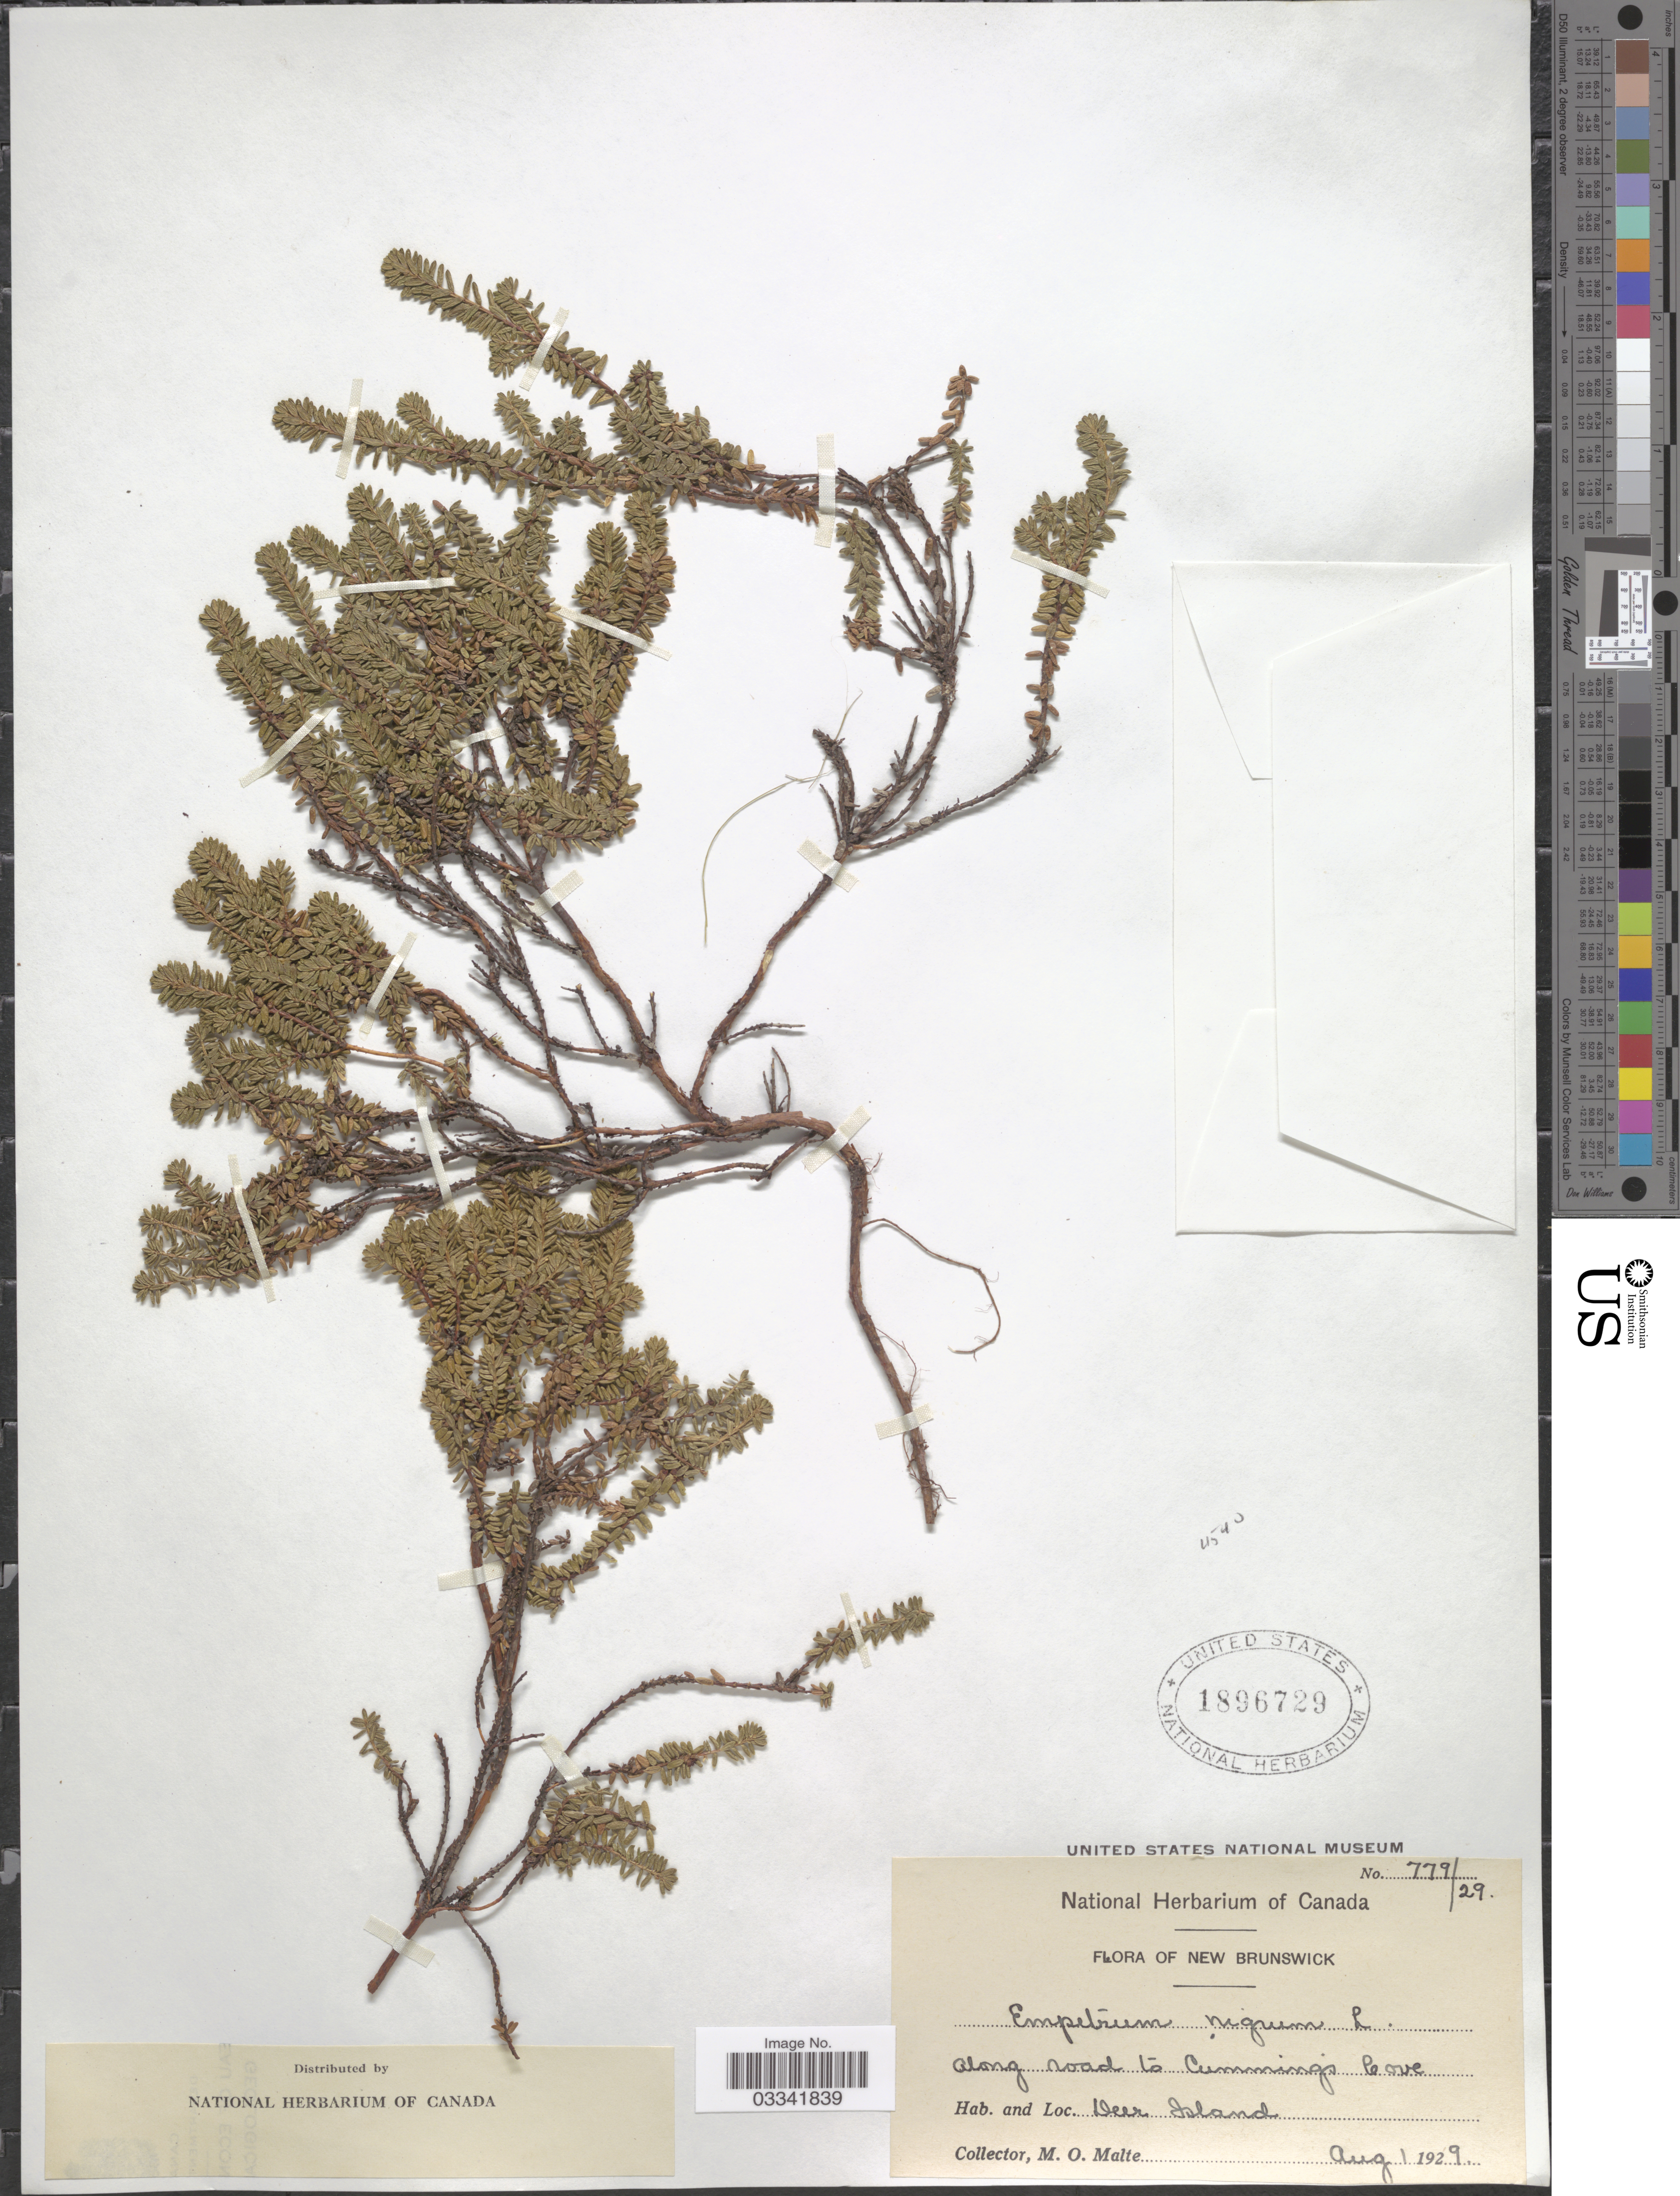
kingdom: Plantae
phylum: Tracheophyta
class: Magnoliopsida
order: Ericales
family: Ericaceae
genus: Empetrum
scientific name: Empetrum nigrum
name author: L.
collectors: M. O. Malte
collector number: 779/29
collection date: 1929-08-01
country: Canada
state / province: New Brunswick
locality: Along road to Cummings Cove. Deer Island.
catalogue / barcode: US 1896729